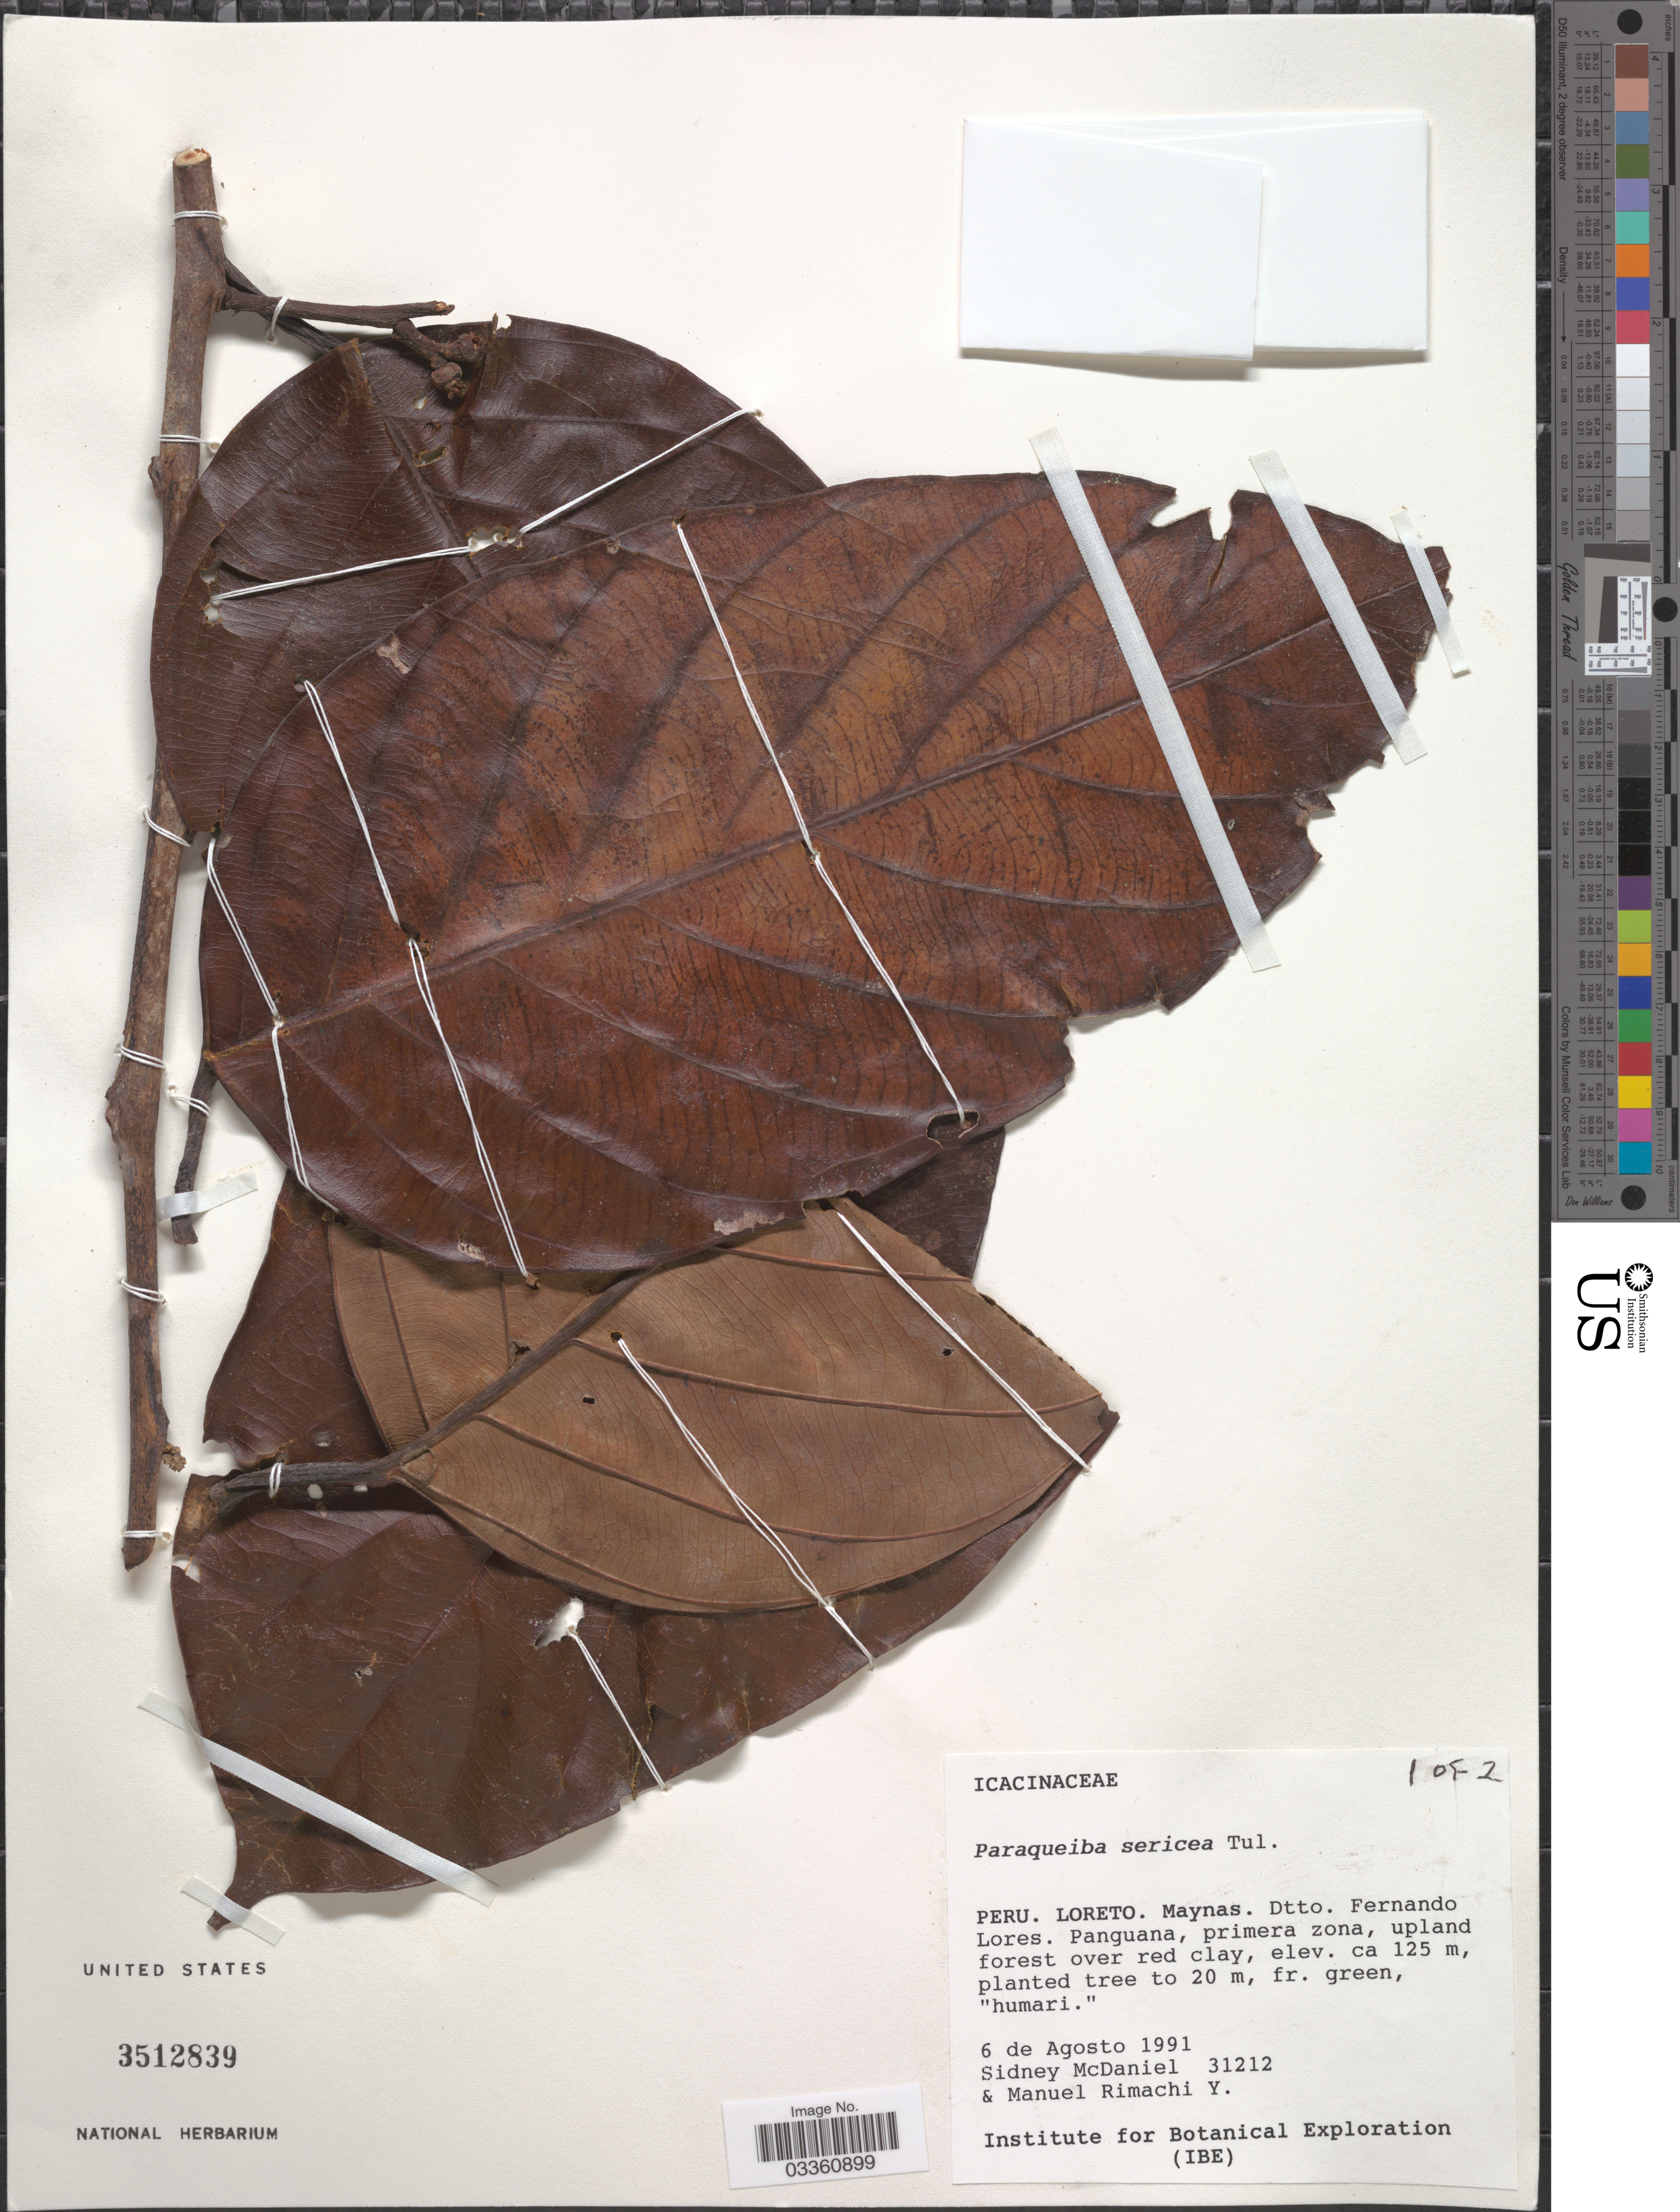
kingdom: Plantae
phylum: Tracheophyta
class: Magnoliopsida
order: Metteniusales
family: Metteniusaceae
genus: Poraqueiba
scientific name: Poraqueiba sericea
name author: Tul.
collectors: S. McDaniel & M. Rimachi Y.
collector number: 31212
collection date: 1991-08-06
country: Peru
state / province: Loreto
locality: Maynas. Dtto. Fernando Lores. Panguana, primera zona.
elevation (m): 125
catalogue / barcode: US 3512839